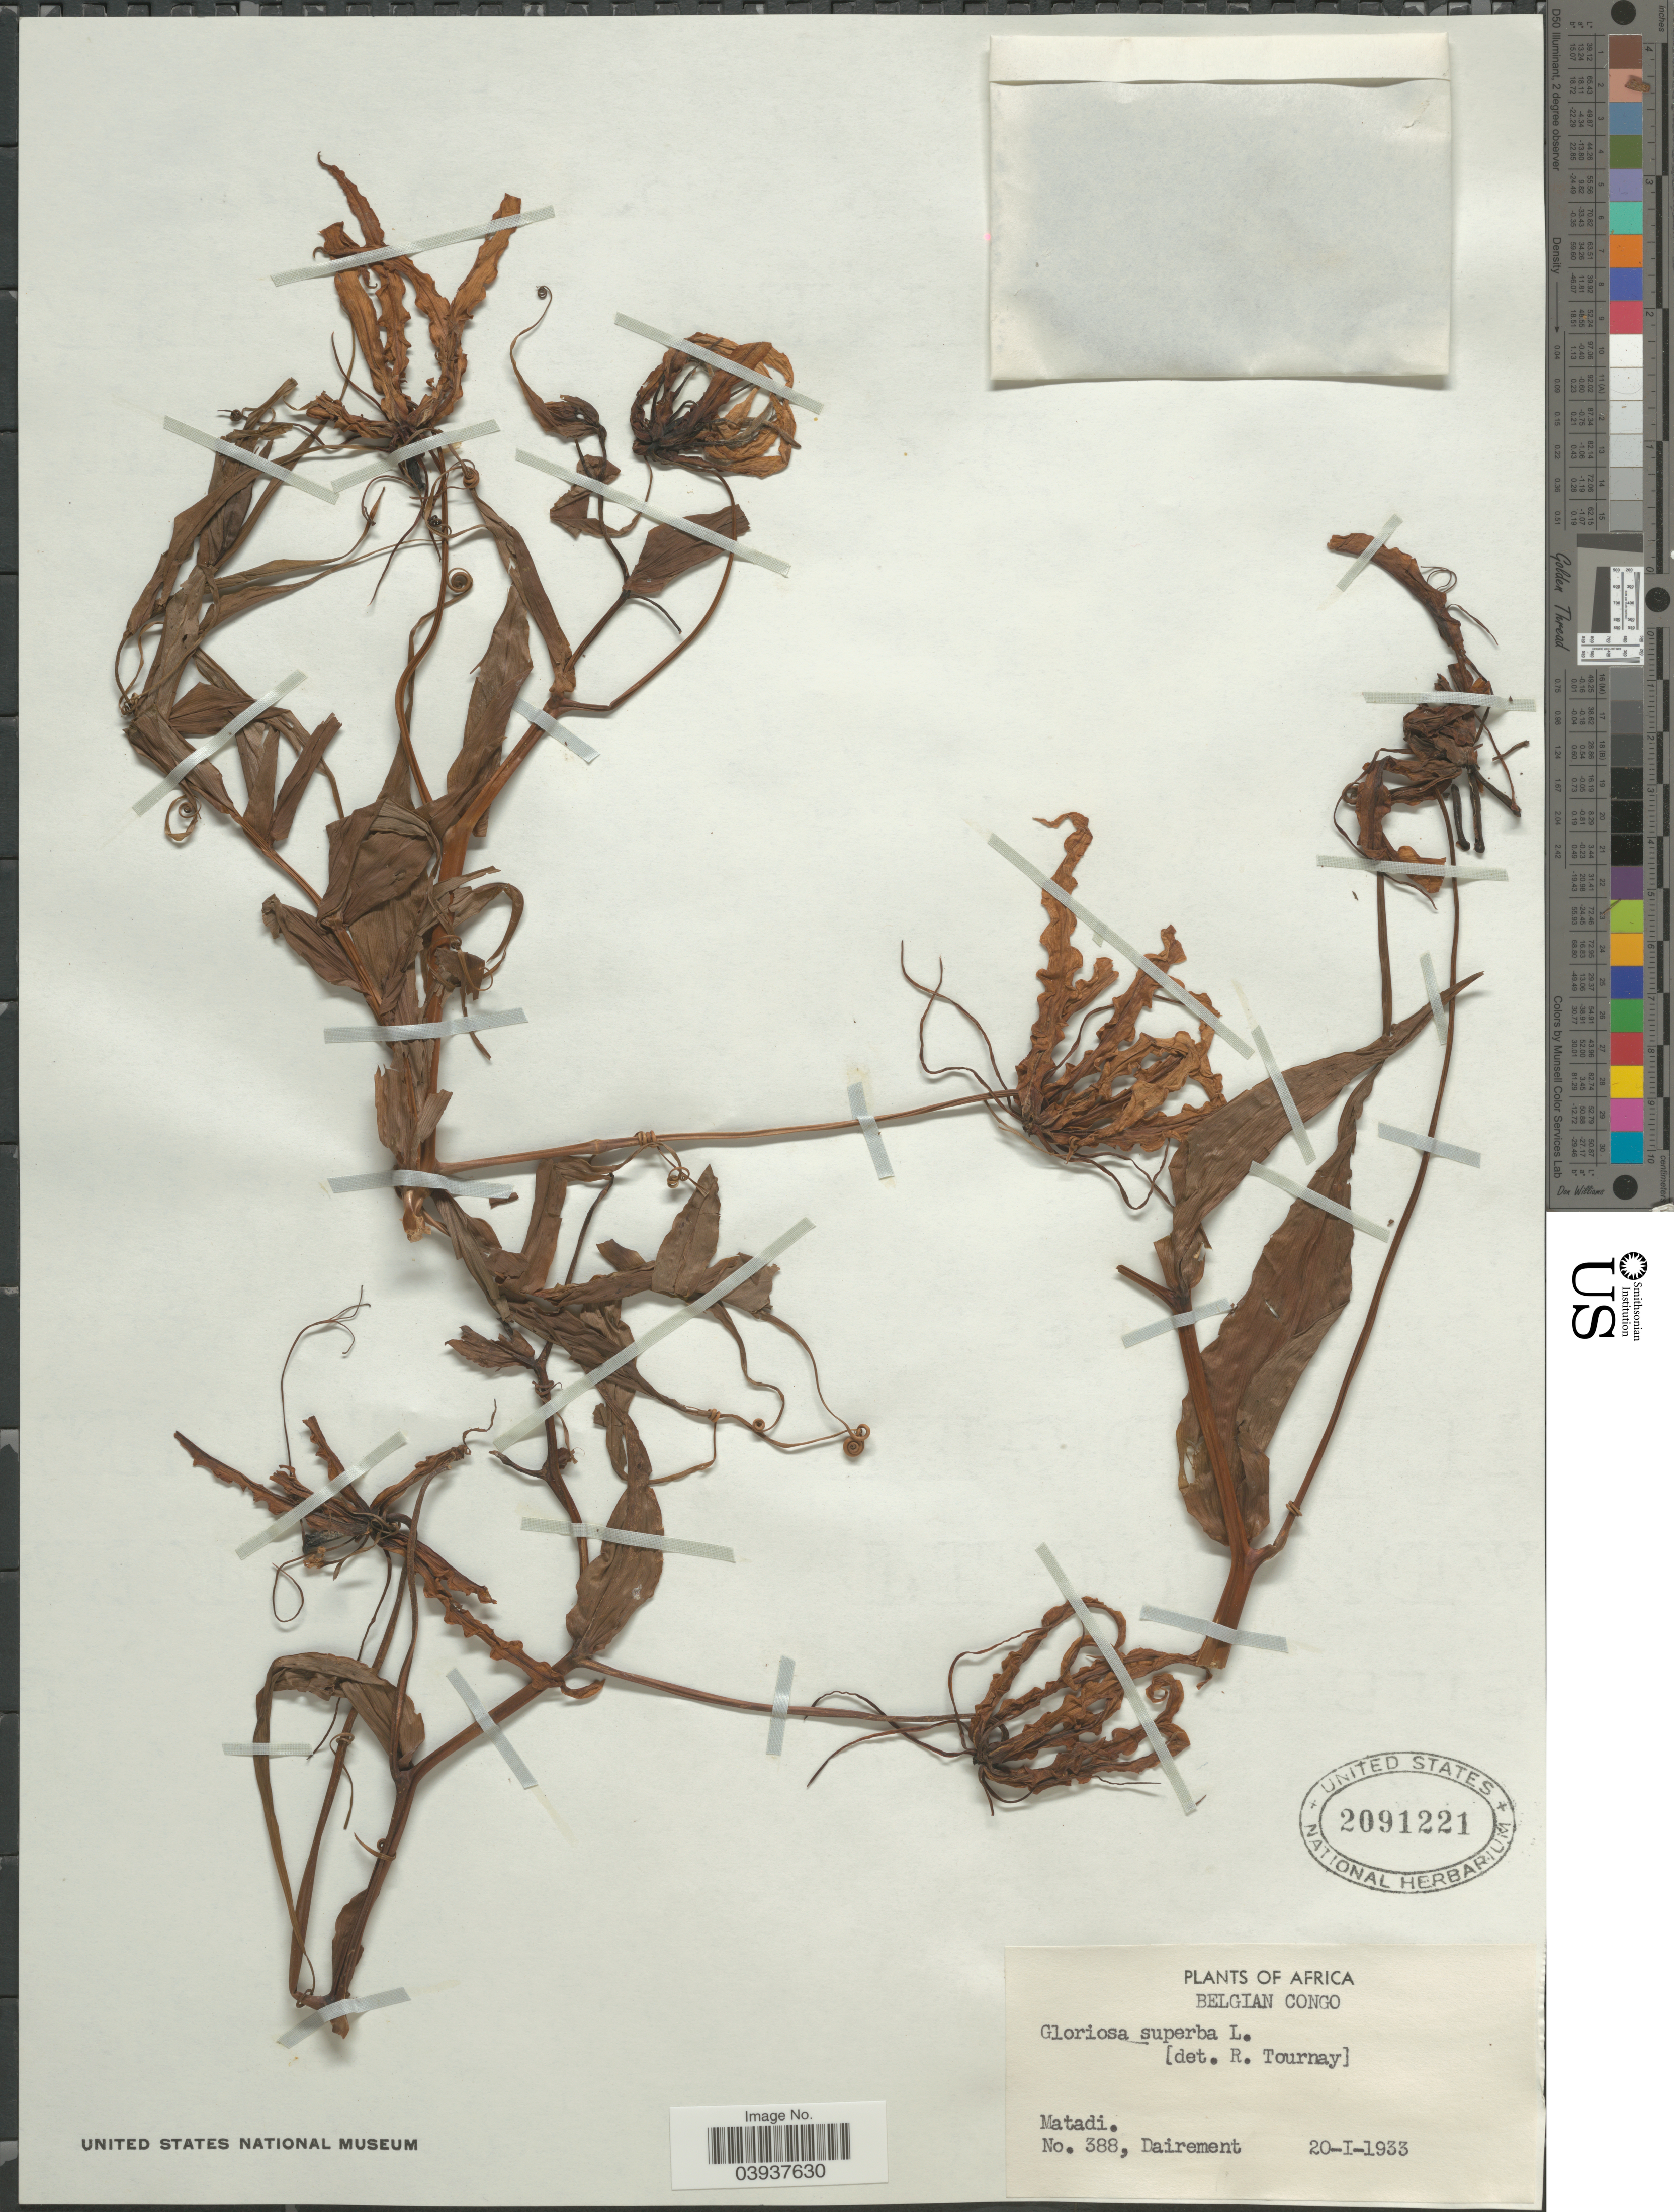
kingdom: Plantae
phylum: Tracheophyta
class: Liliopsida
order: Liliales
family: Colchicaceae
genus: Gloriosa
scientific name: Gloriosa superba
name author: L.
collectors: Dairement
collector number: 388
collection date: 1933-01-20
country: Congo, Democratic Republic of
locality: Belgian Congo. Matadi.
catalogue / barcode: US 2091221